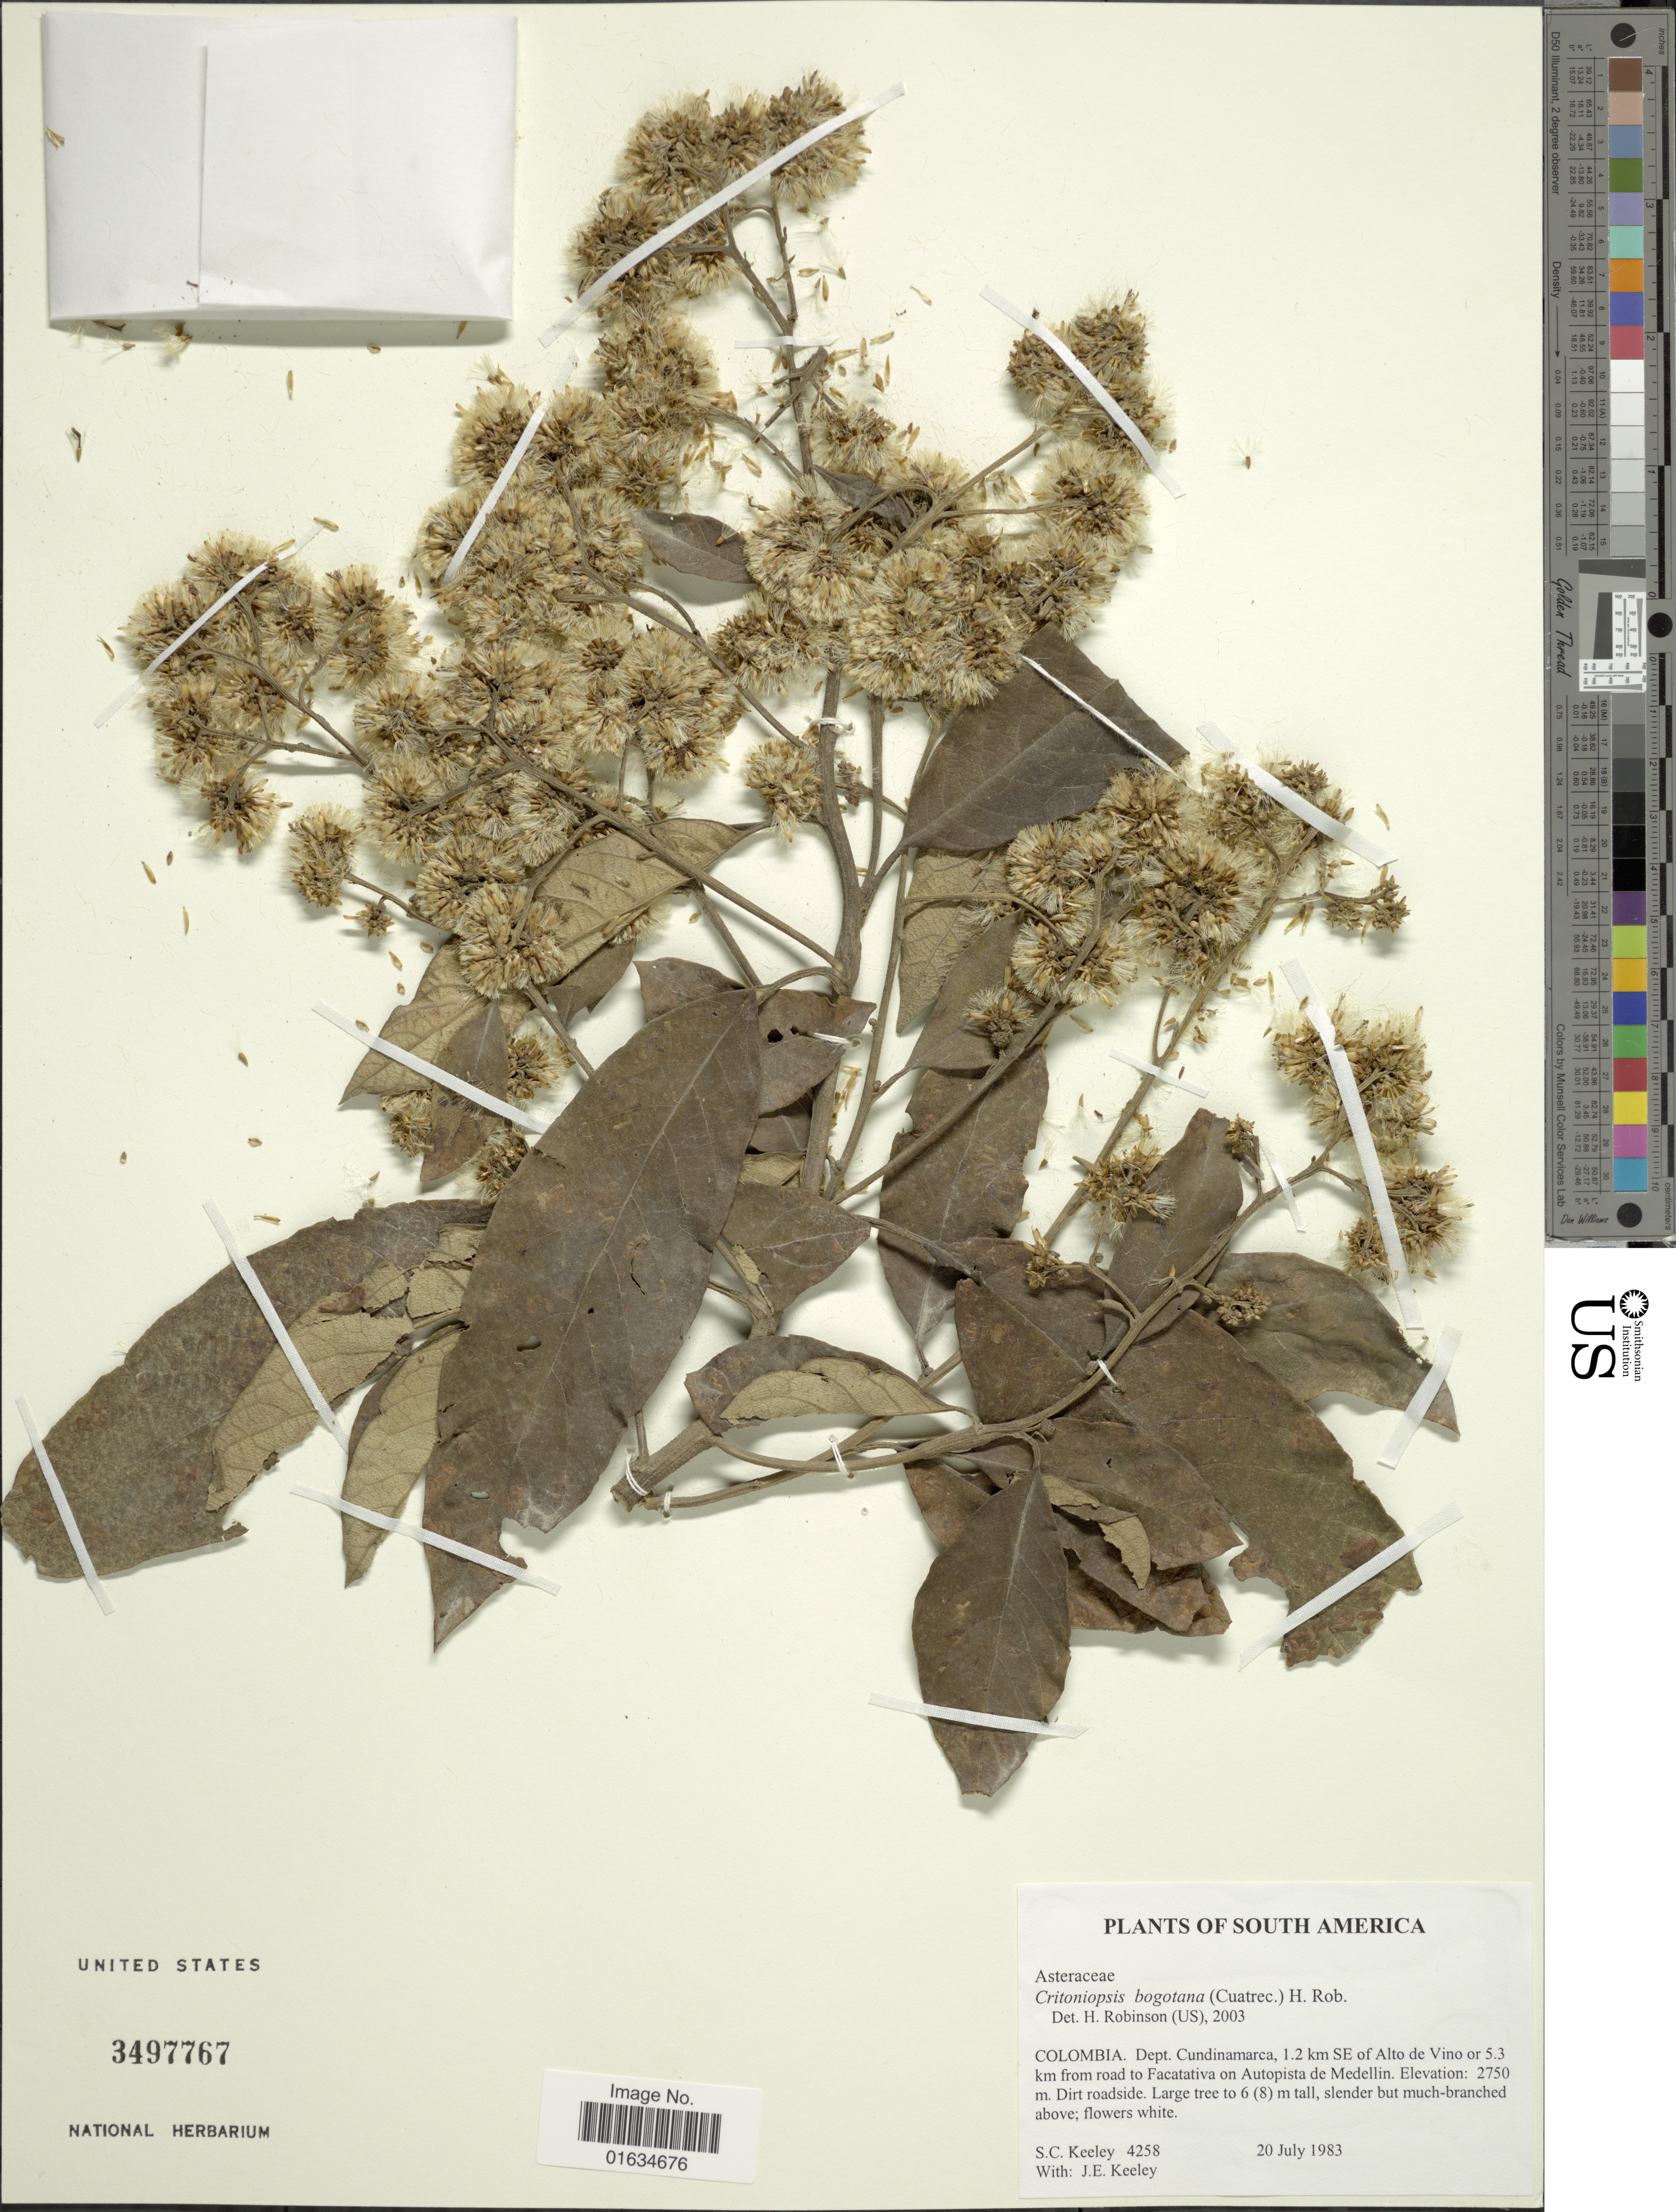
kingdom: Plantae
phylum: Tracheophyta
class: Magnoliopsida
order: Asterales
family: Asteraceae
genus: Critoniopsis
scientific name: Critoniopsis bogotana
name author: (Cuatrec.) H. Rob.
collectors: S. C. Keeley & J. E. Keeley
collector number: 4258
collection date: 1983-07-20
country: Colombia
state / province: Cundinamarca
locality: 1.2 km SE of Alto de Vino or 5.3 km from road to Facatativa on Autopista de Medellin, dirt roadside.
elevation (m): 2750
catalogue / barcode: US 3497767